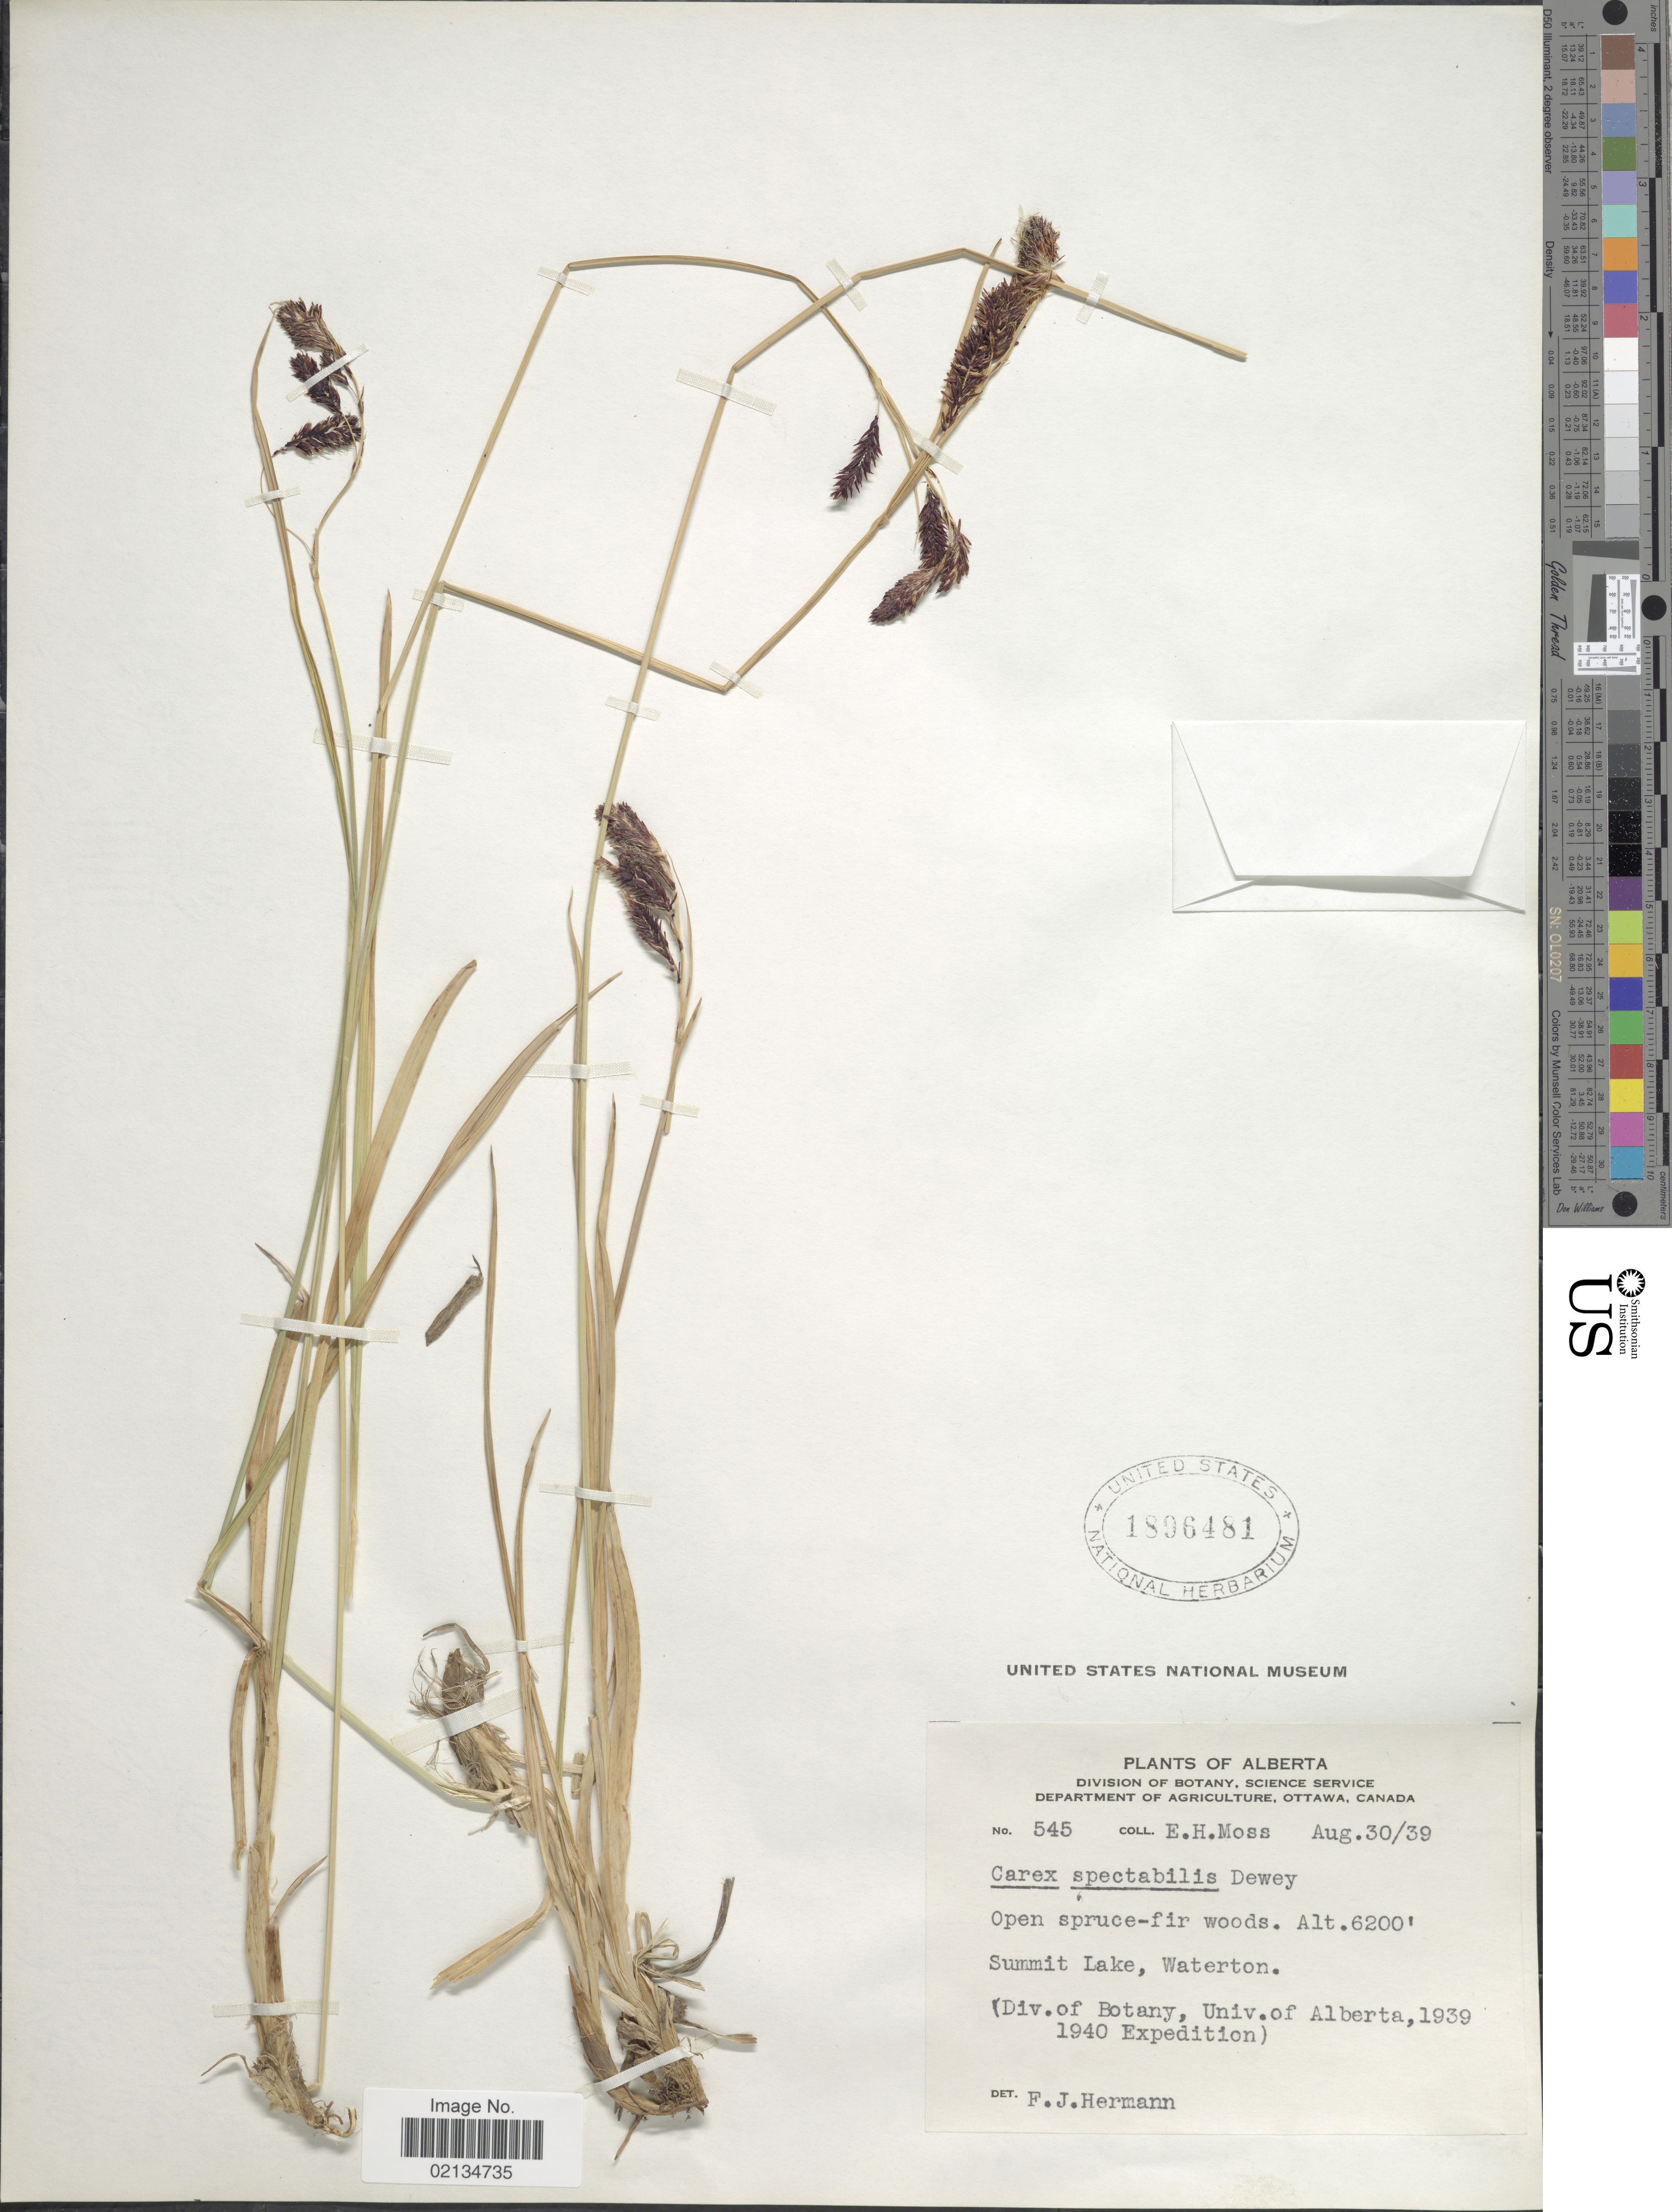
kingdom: Plantae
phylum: Tracheophyta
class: Liliopsida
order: Poales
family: Cyperaceae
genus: Carex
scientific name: Carex spectabilis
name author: Dewey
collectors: E. Moss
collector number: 545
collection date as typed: Transcribed d/m/y: 30/8/39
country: Canada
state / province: Alberta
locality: Summit Lake, Waterton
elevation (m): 1890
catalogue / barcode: US 1896481